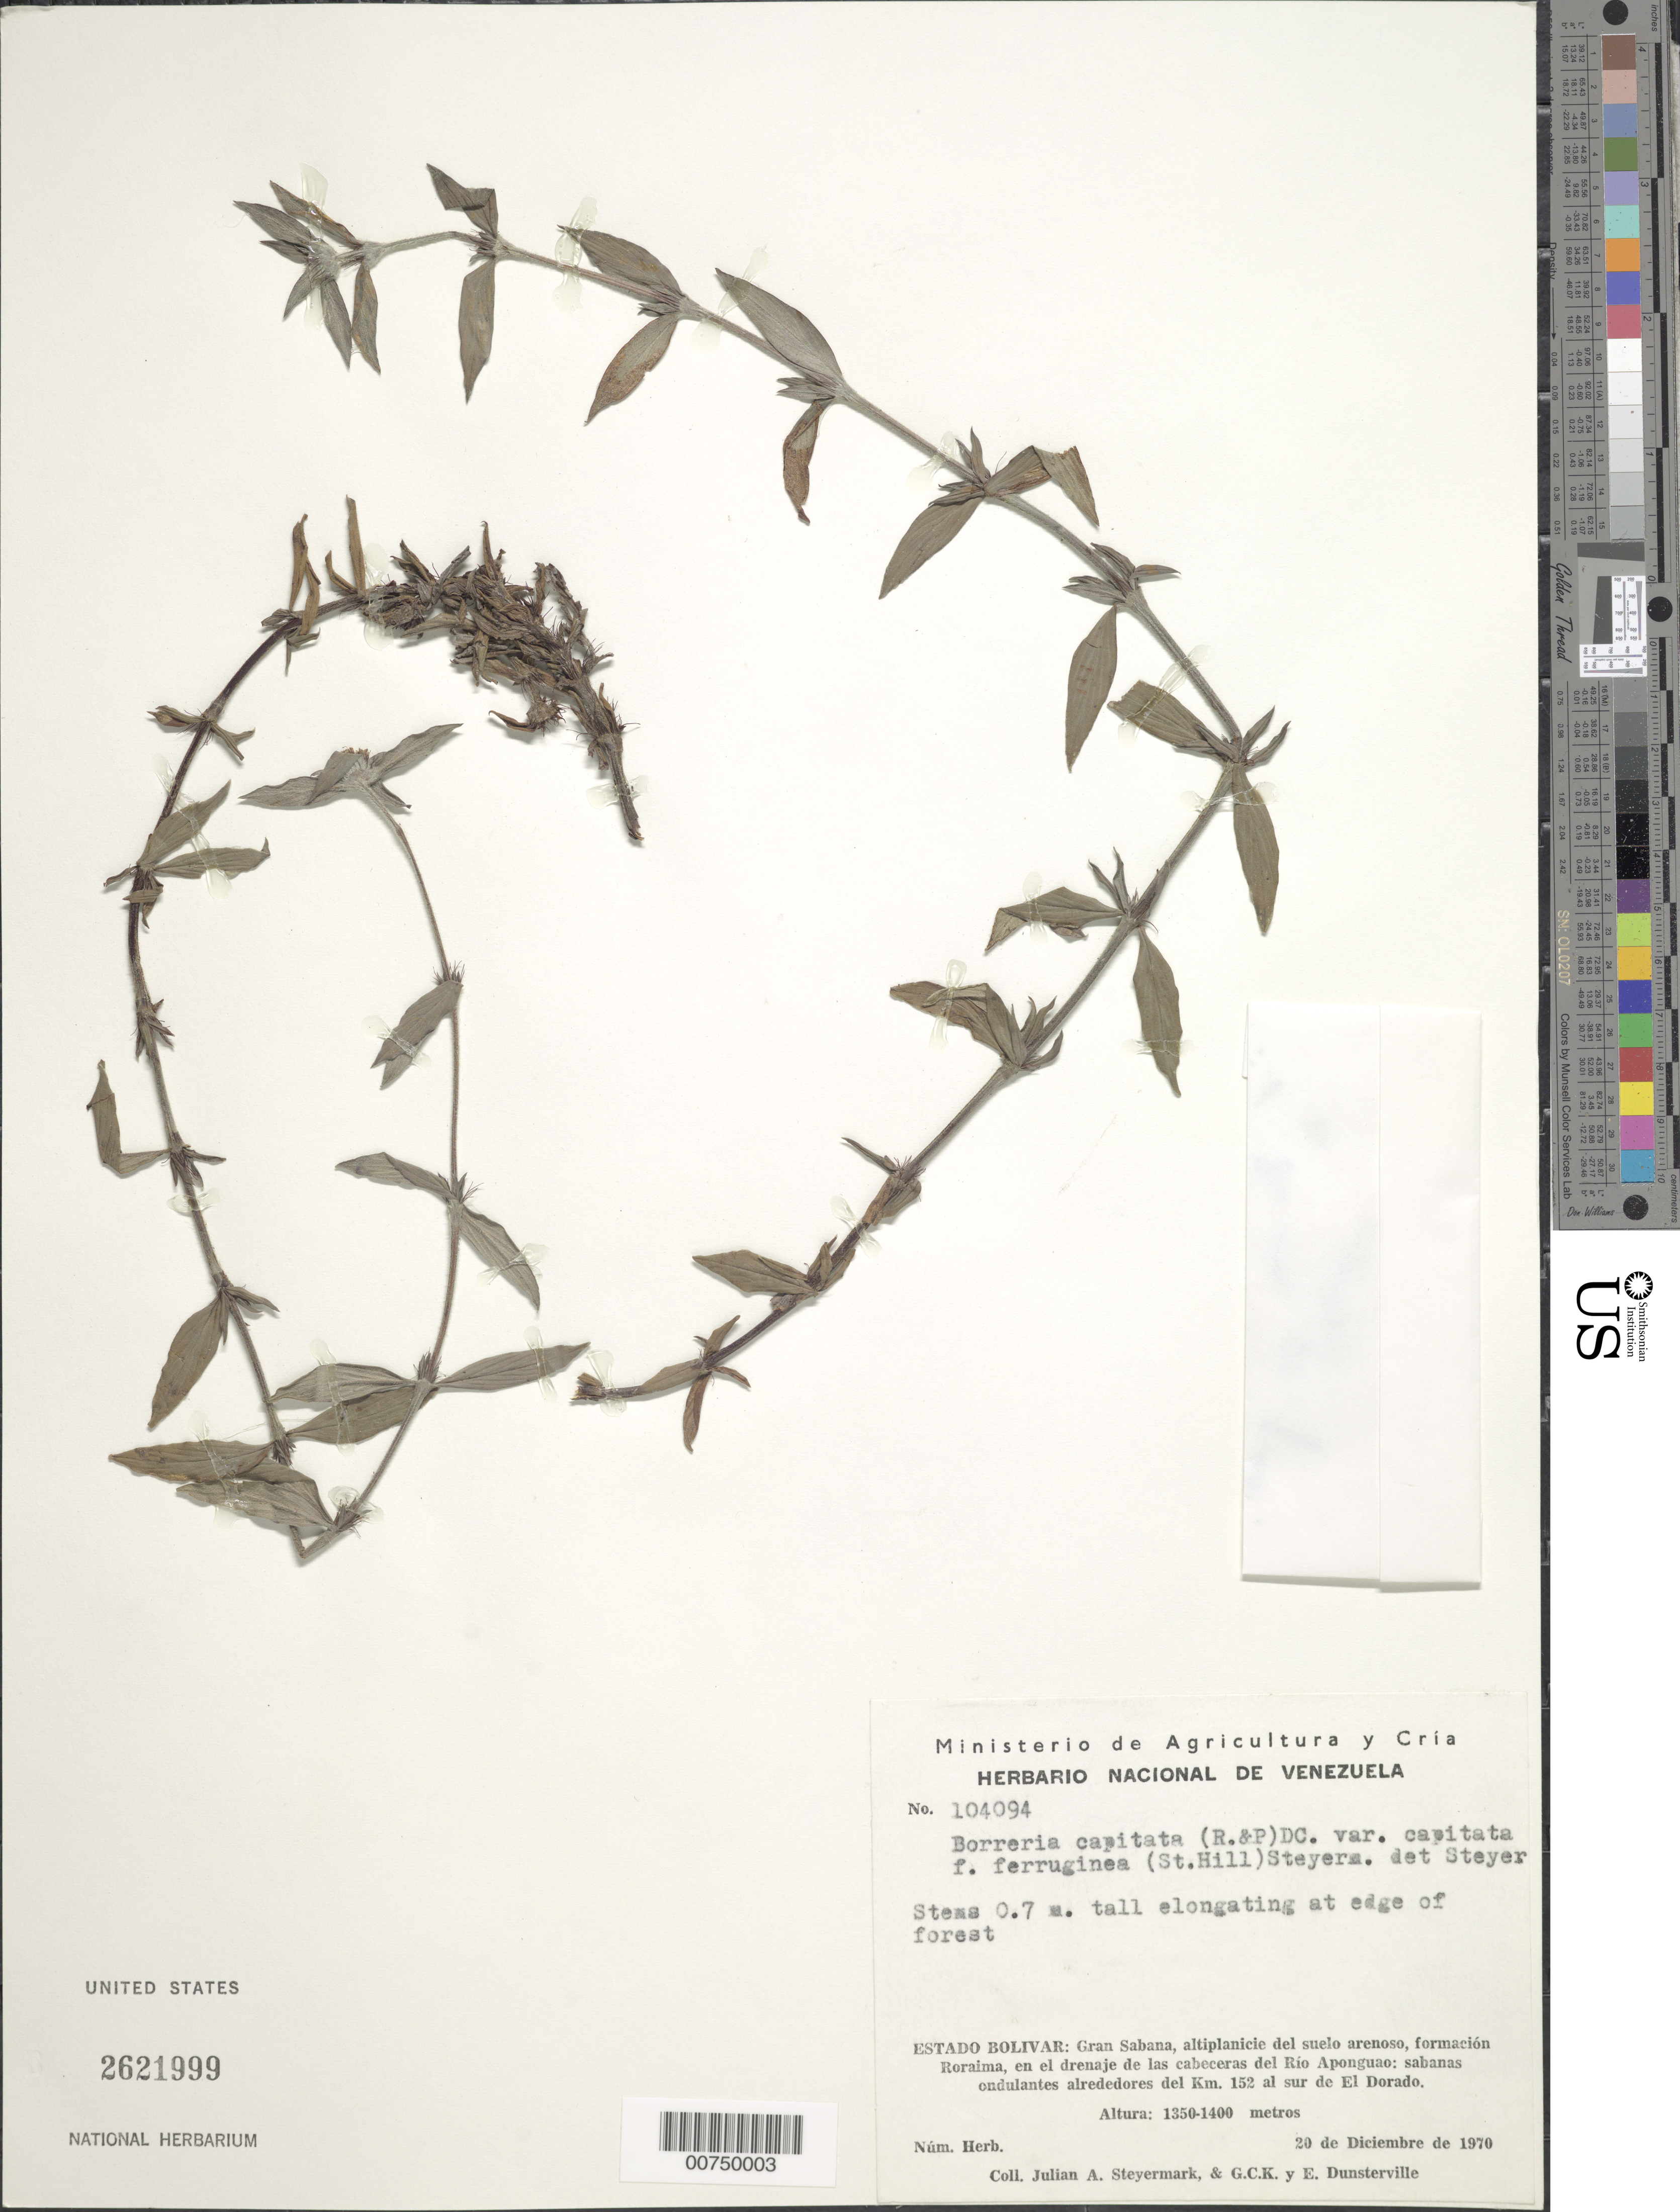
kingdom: Plantae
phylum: Tracheophyta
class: Magnoliopsida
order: Gentianales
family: Rubiaceae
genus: Borreria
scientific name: Borreria capitata var. capitata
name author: (Ruiz & Pav.) DC.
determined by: Steyermark, Julian A., (VEN)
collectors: J. Steyermark, G. C. K. Dunsterville & E. Dunsterville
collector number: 104094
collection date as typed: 20-Dec-70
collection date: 1970-12-20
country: Venezuela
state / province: Bolívar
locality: Gran Sabana, Roraima, drenaje de las caberceras Río Aponguao, km 152 al sur de El Dorado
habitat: Sandy ground, elongating at edge of forest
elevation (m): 1350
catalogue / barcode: US 2621999